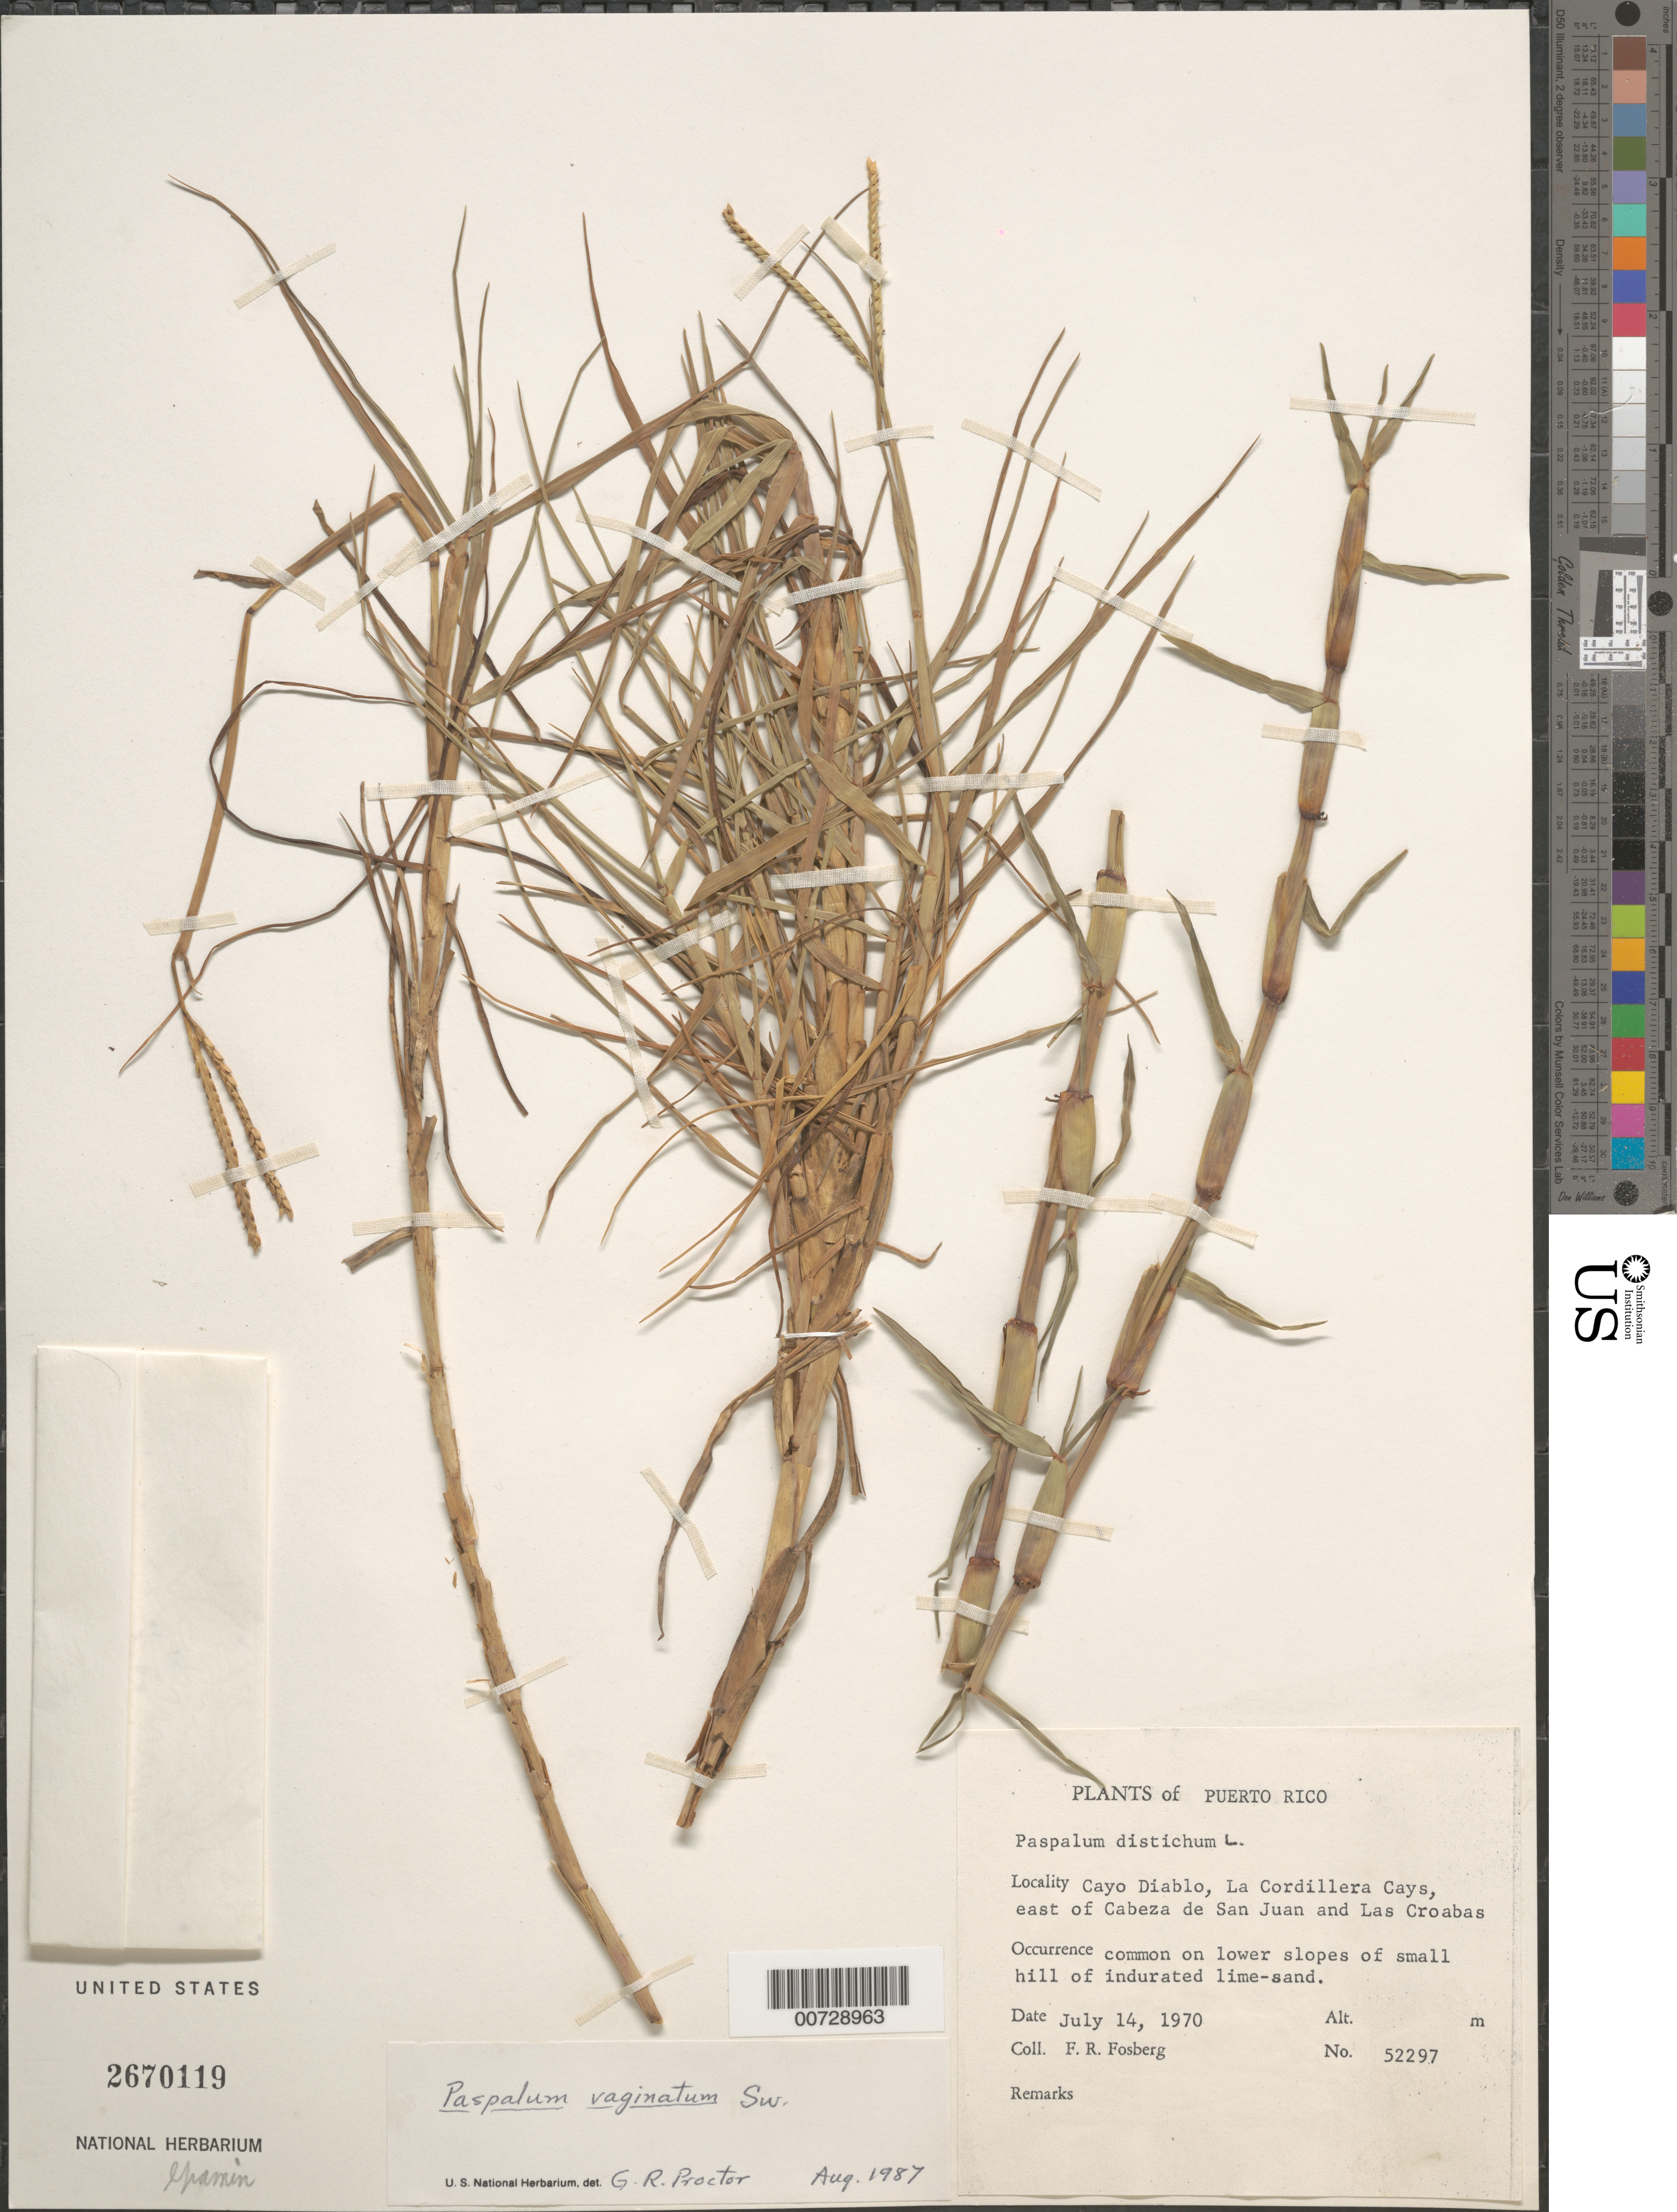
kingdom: Plantae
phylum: Tracheophyta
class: Liliopsida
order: Poales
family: Poaceae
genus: Paspalum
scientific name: Paspalum distichum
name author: L.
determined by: Proctor, G. R.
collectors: F. R. Fosberg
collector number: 52297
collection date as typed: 14 Jul 1970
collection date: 1970-07-14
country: Puerto Rico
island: Cayo Diablo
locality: Cayo Diablo, La Cordillera Cays, E of Cabeza de San Juan and Las Croabas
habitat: Lower slopes of small hill of indurated lime-sand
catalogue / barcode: US 2670119